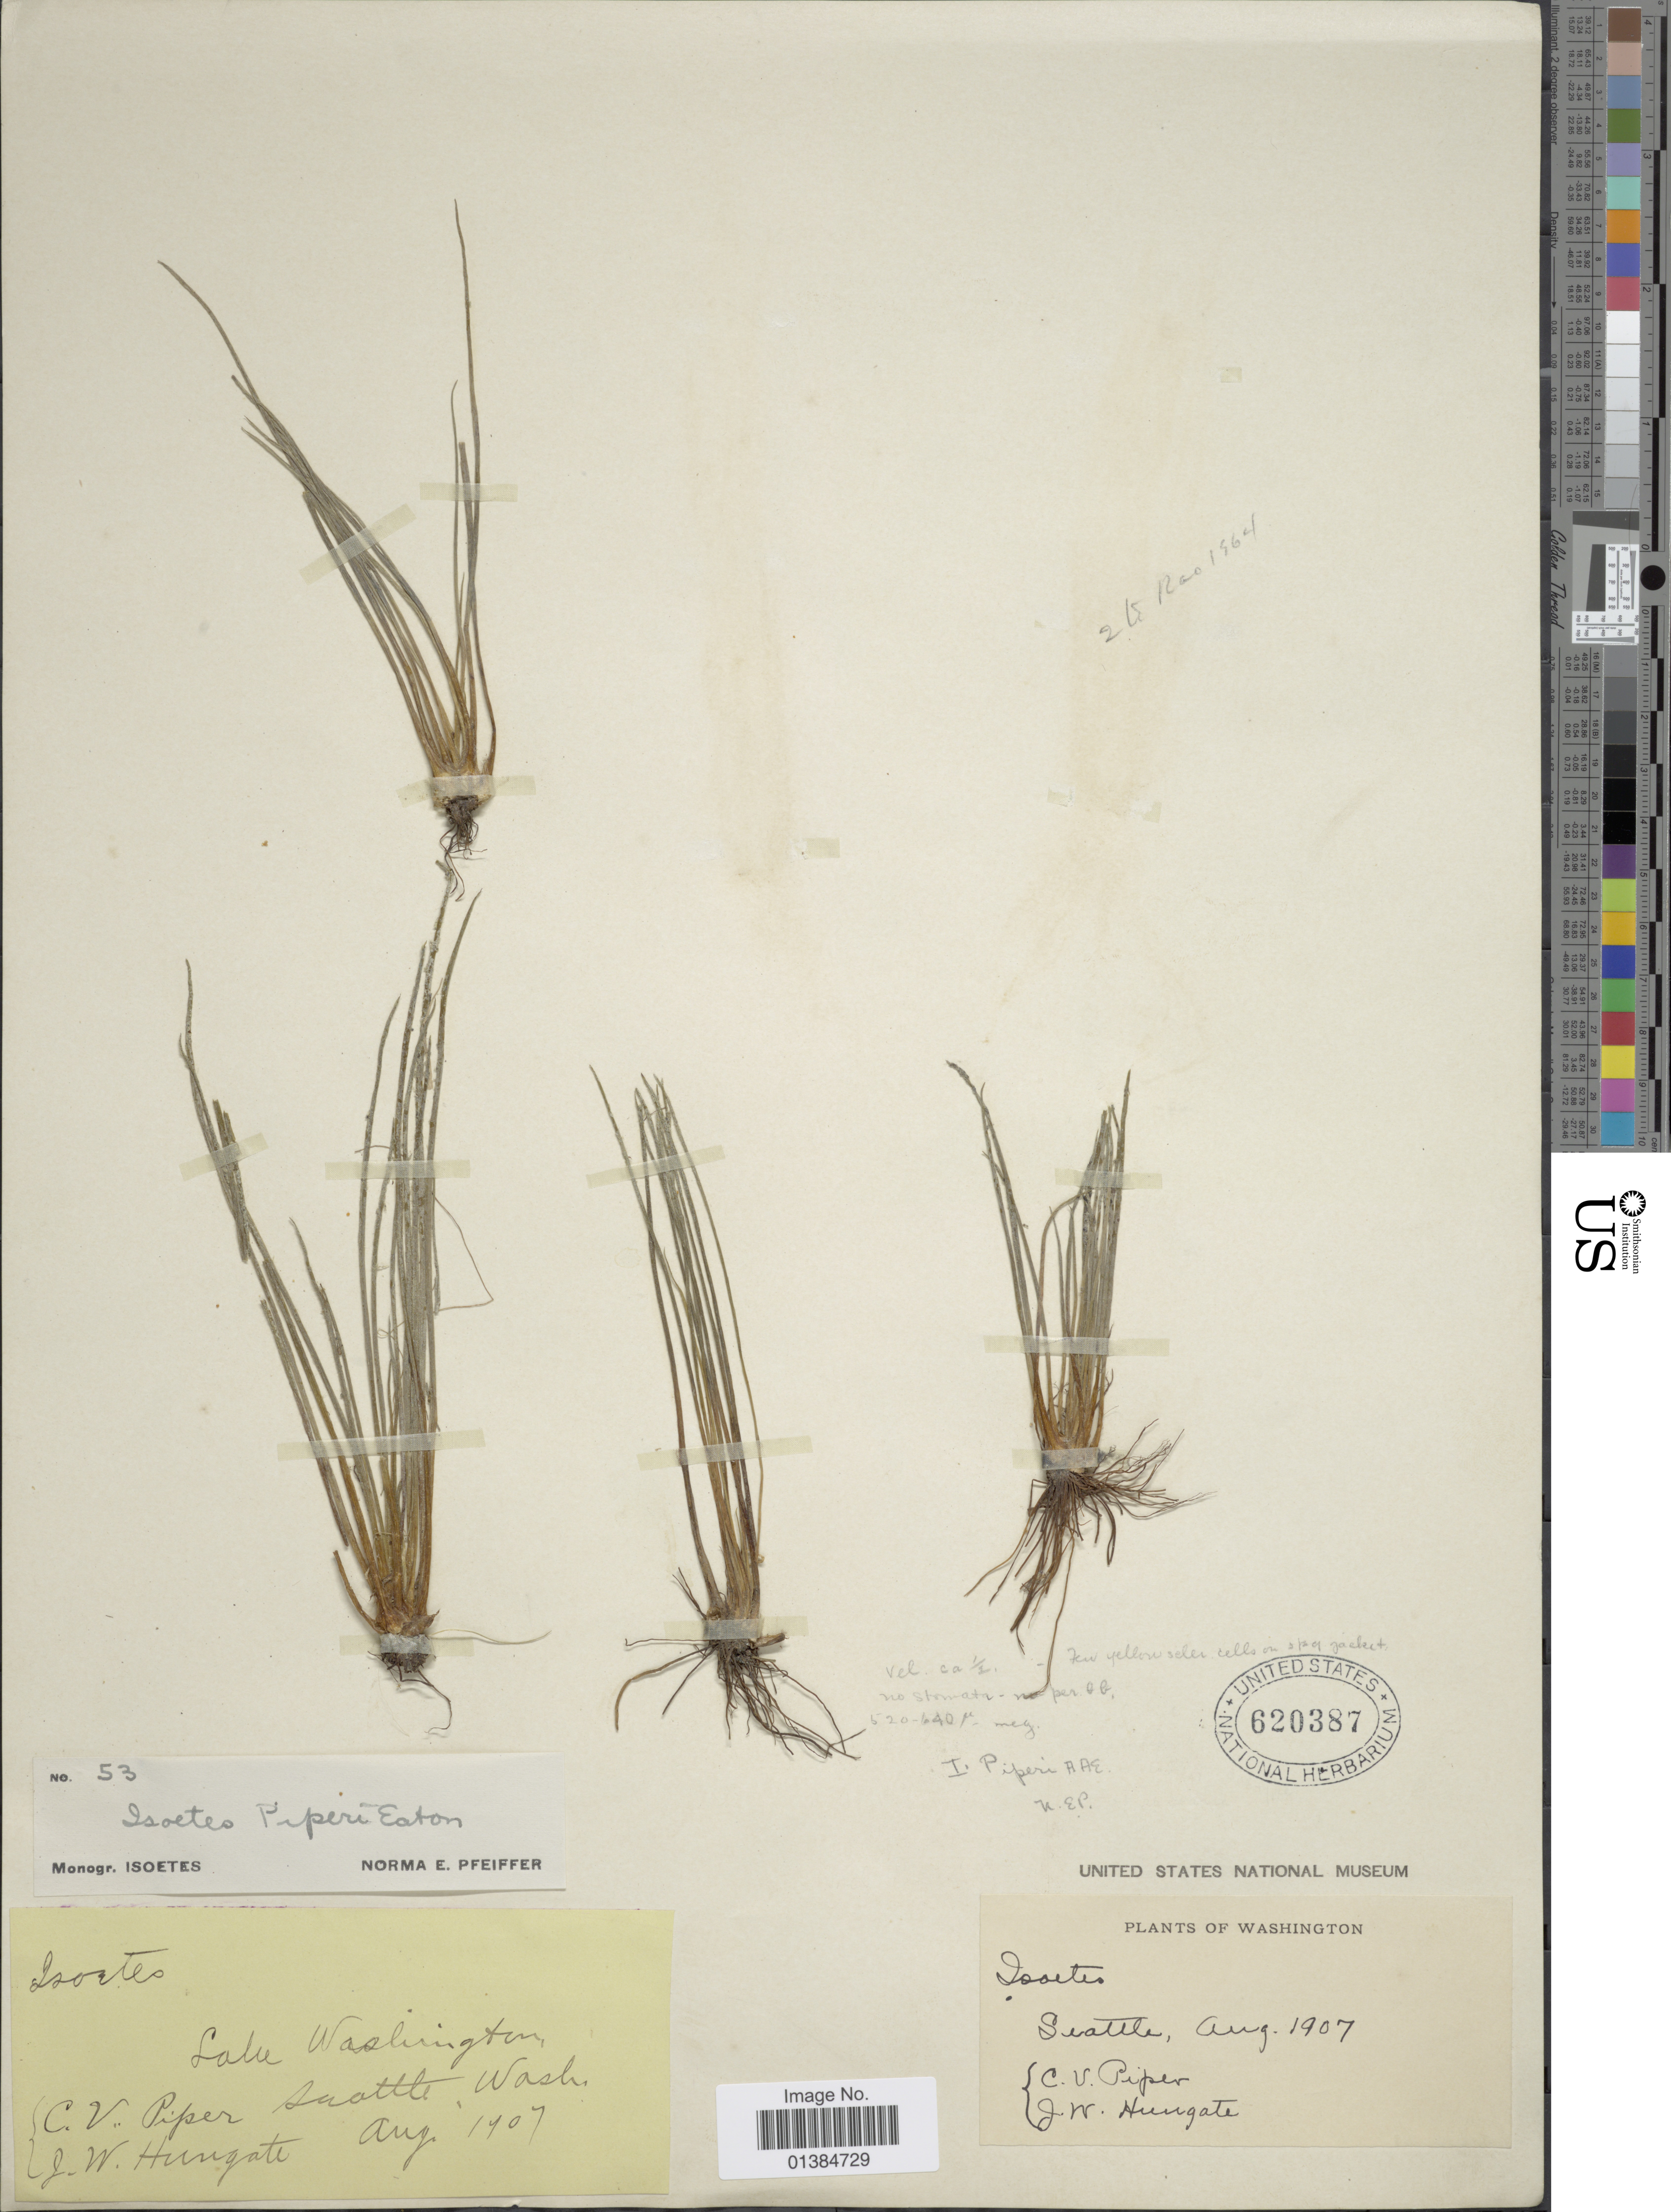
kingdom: Plantae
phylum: Tracheophyta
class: Lycopodiopsida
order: Isoetales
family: Isoetaceae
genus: Isoetes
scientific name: Isoetes piperi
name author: A.A. Eaton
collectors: C. V. Piper & J. Hungate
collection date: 1907-08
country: United States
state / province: Washington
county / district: King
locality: Lake Washington, Seattle.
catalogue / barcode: US 620387